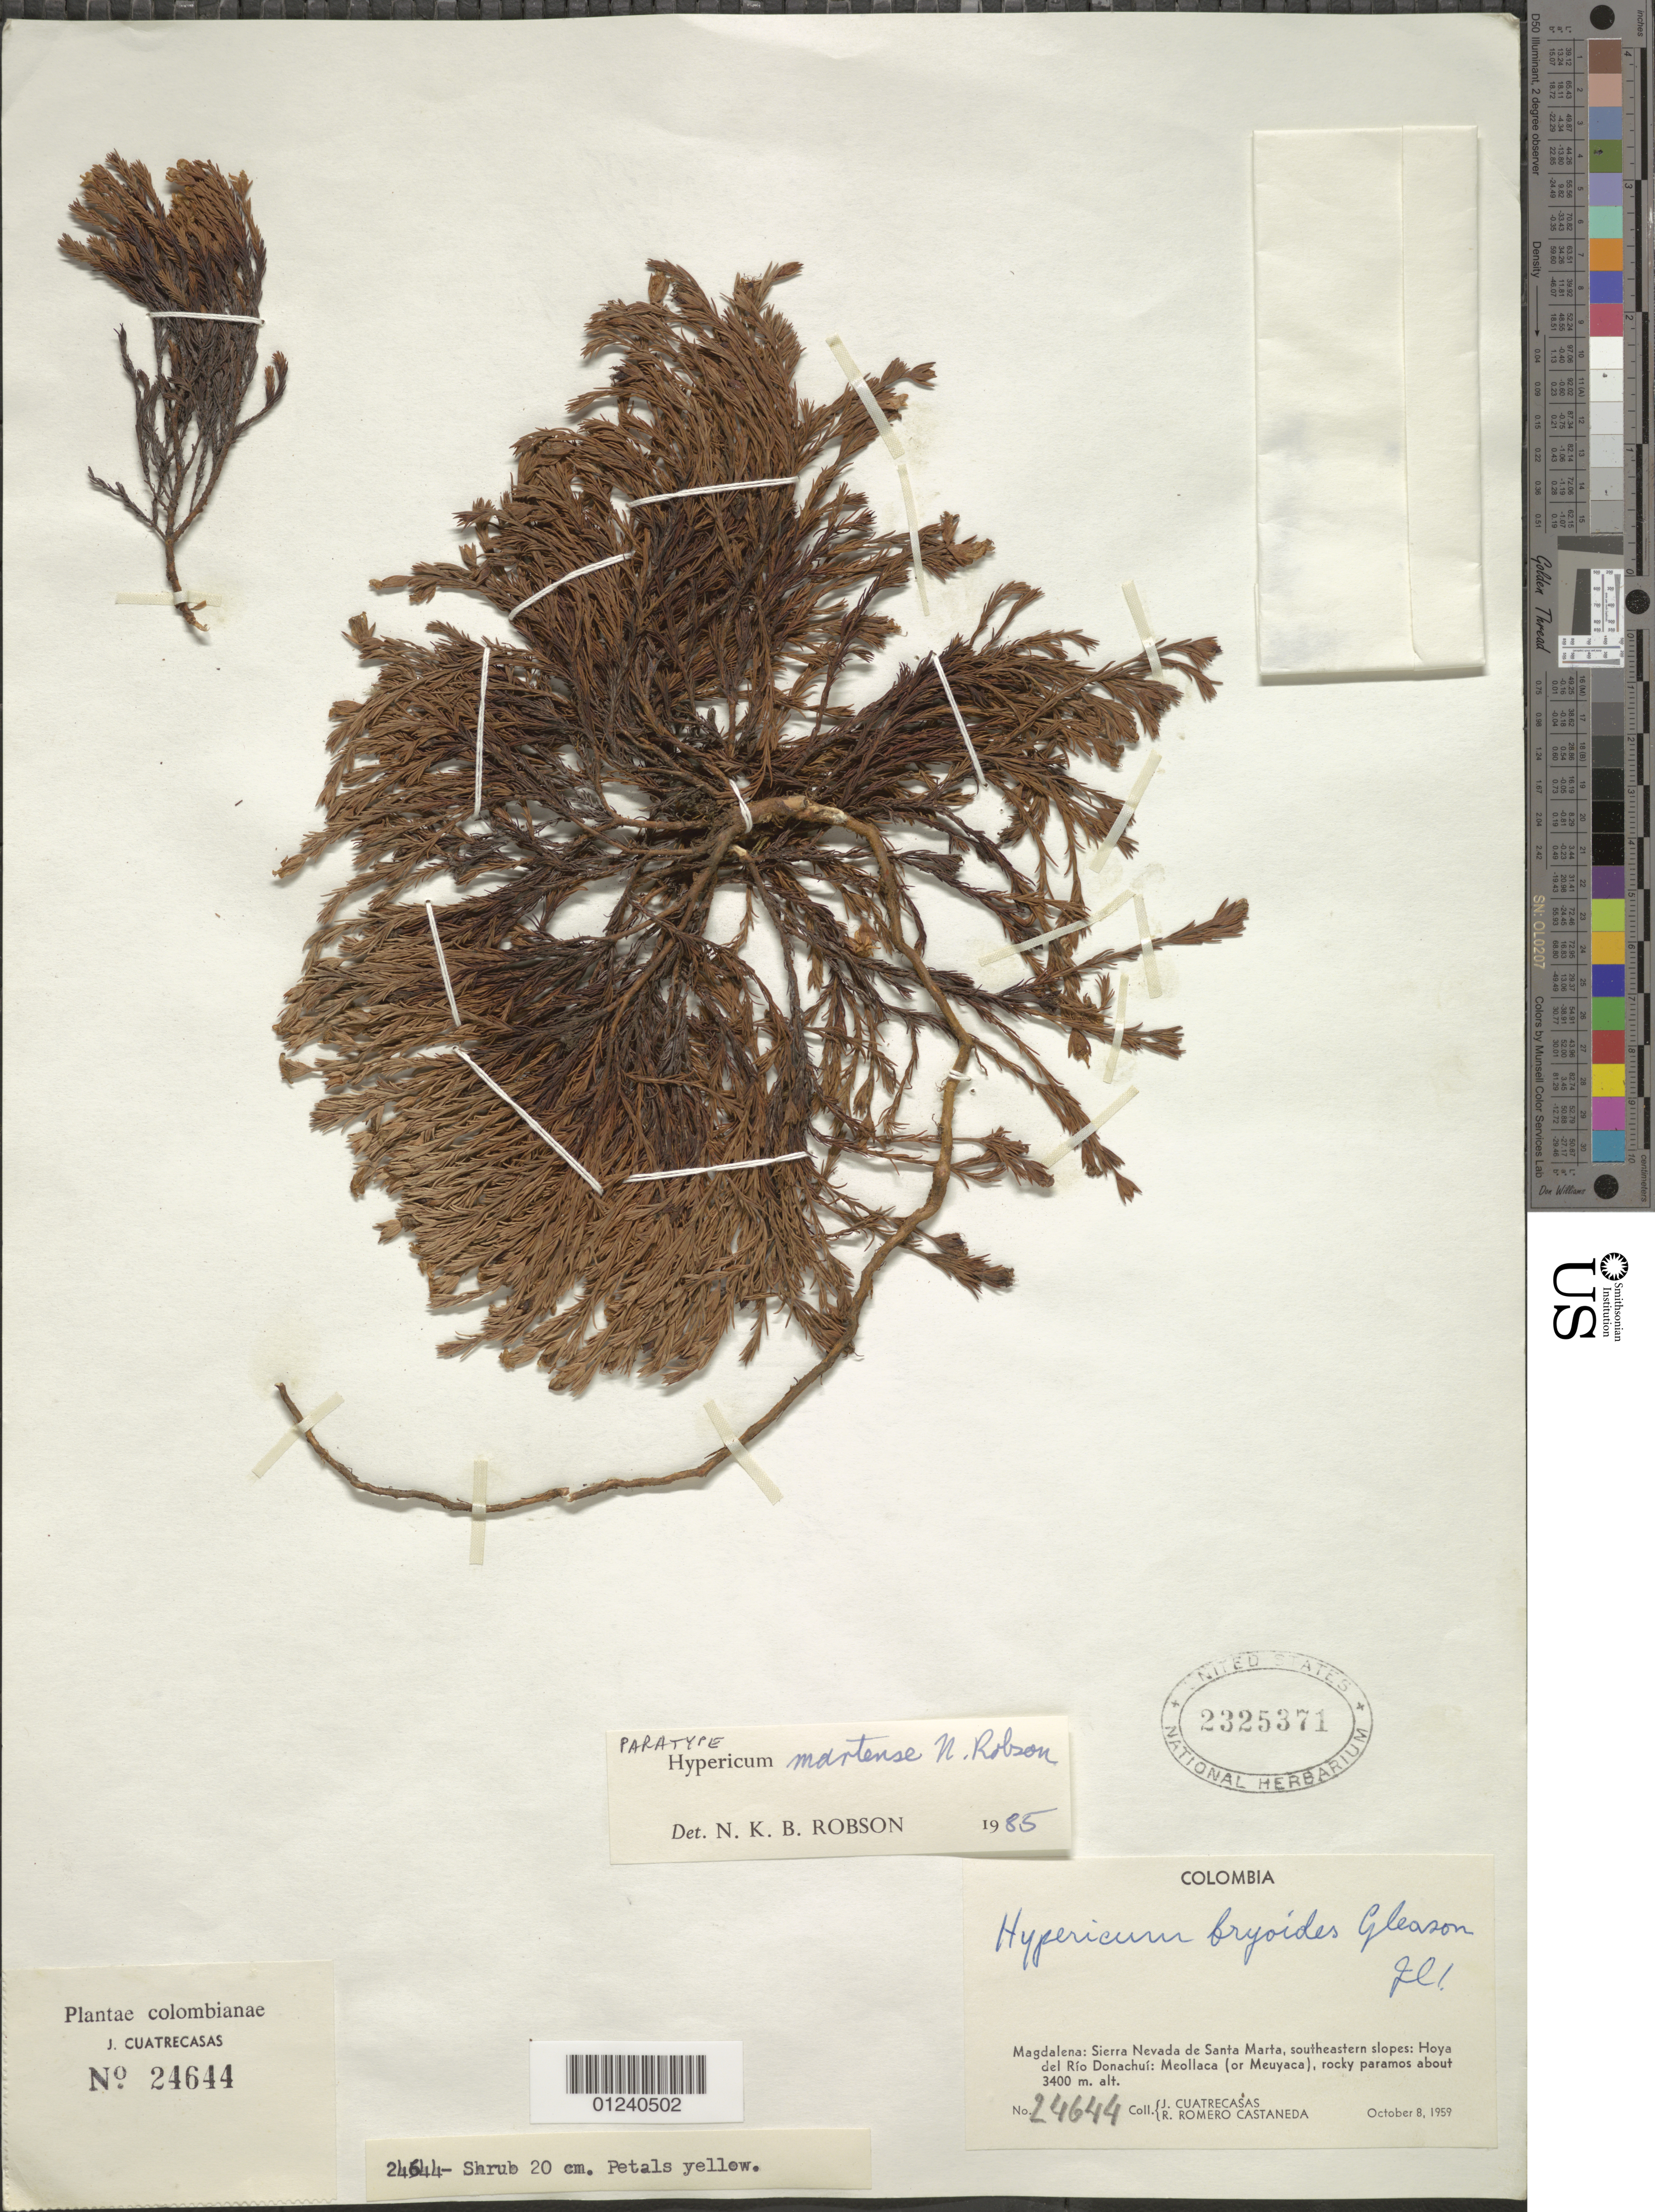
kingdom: Plantae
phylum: Tracheophyta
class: Magnoliopsida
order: Malpighiales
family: Hypericaceae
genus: Hypericum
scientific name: Hypericum martense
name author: N. Robson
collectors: J. Cuatrecasas & R. Romero Castañeda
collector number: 24644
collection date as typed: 08 Oct 1959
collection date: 1959-10-08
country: Colombia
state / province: Magdalena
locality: Sierra Nevada de Santa Marta, southeastern slopes: Hoya Rio del Donachui: Meollaca (or Meuyaca)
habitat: Rocky paramos.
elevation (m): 3400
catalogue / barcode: US 2325371